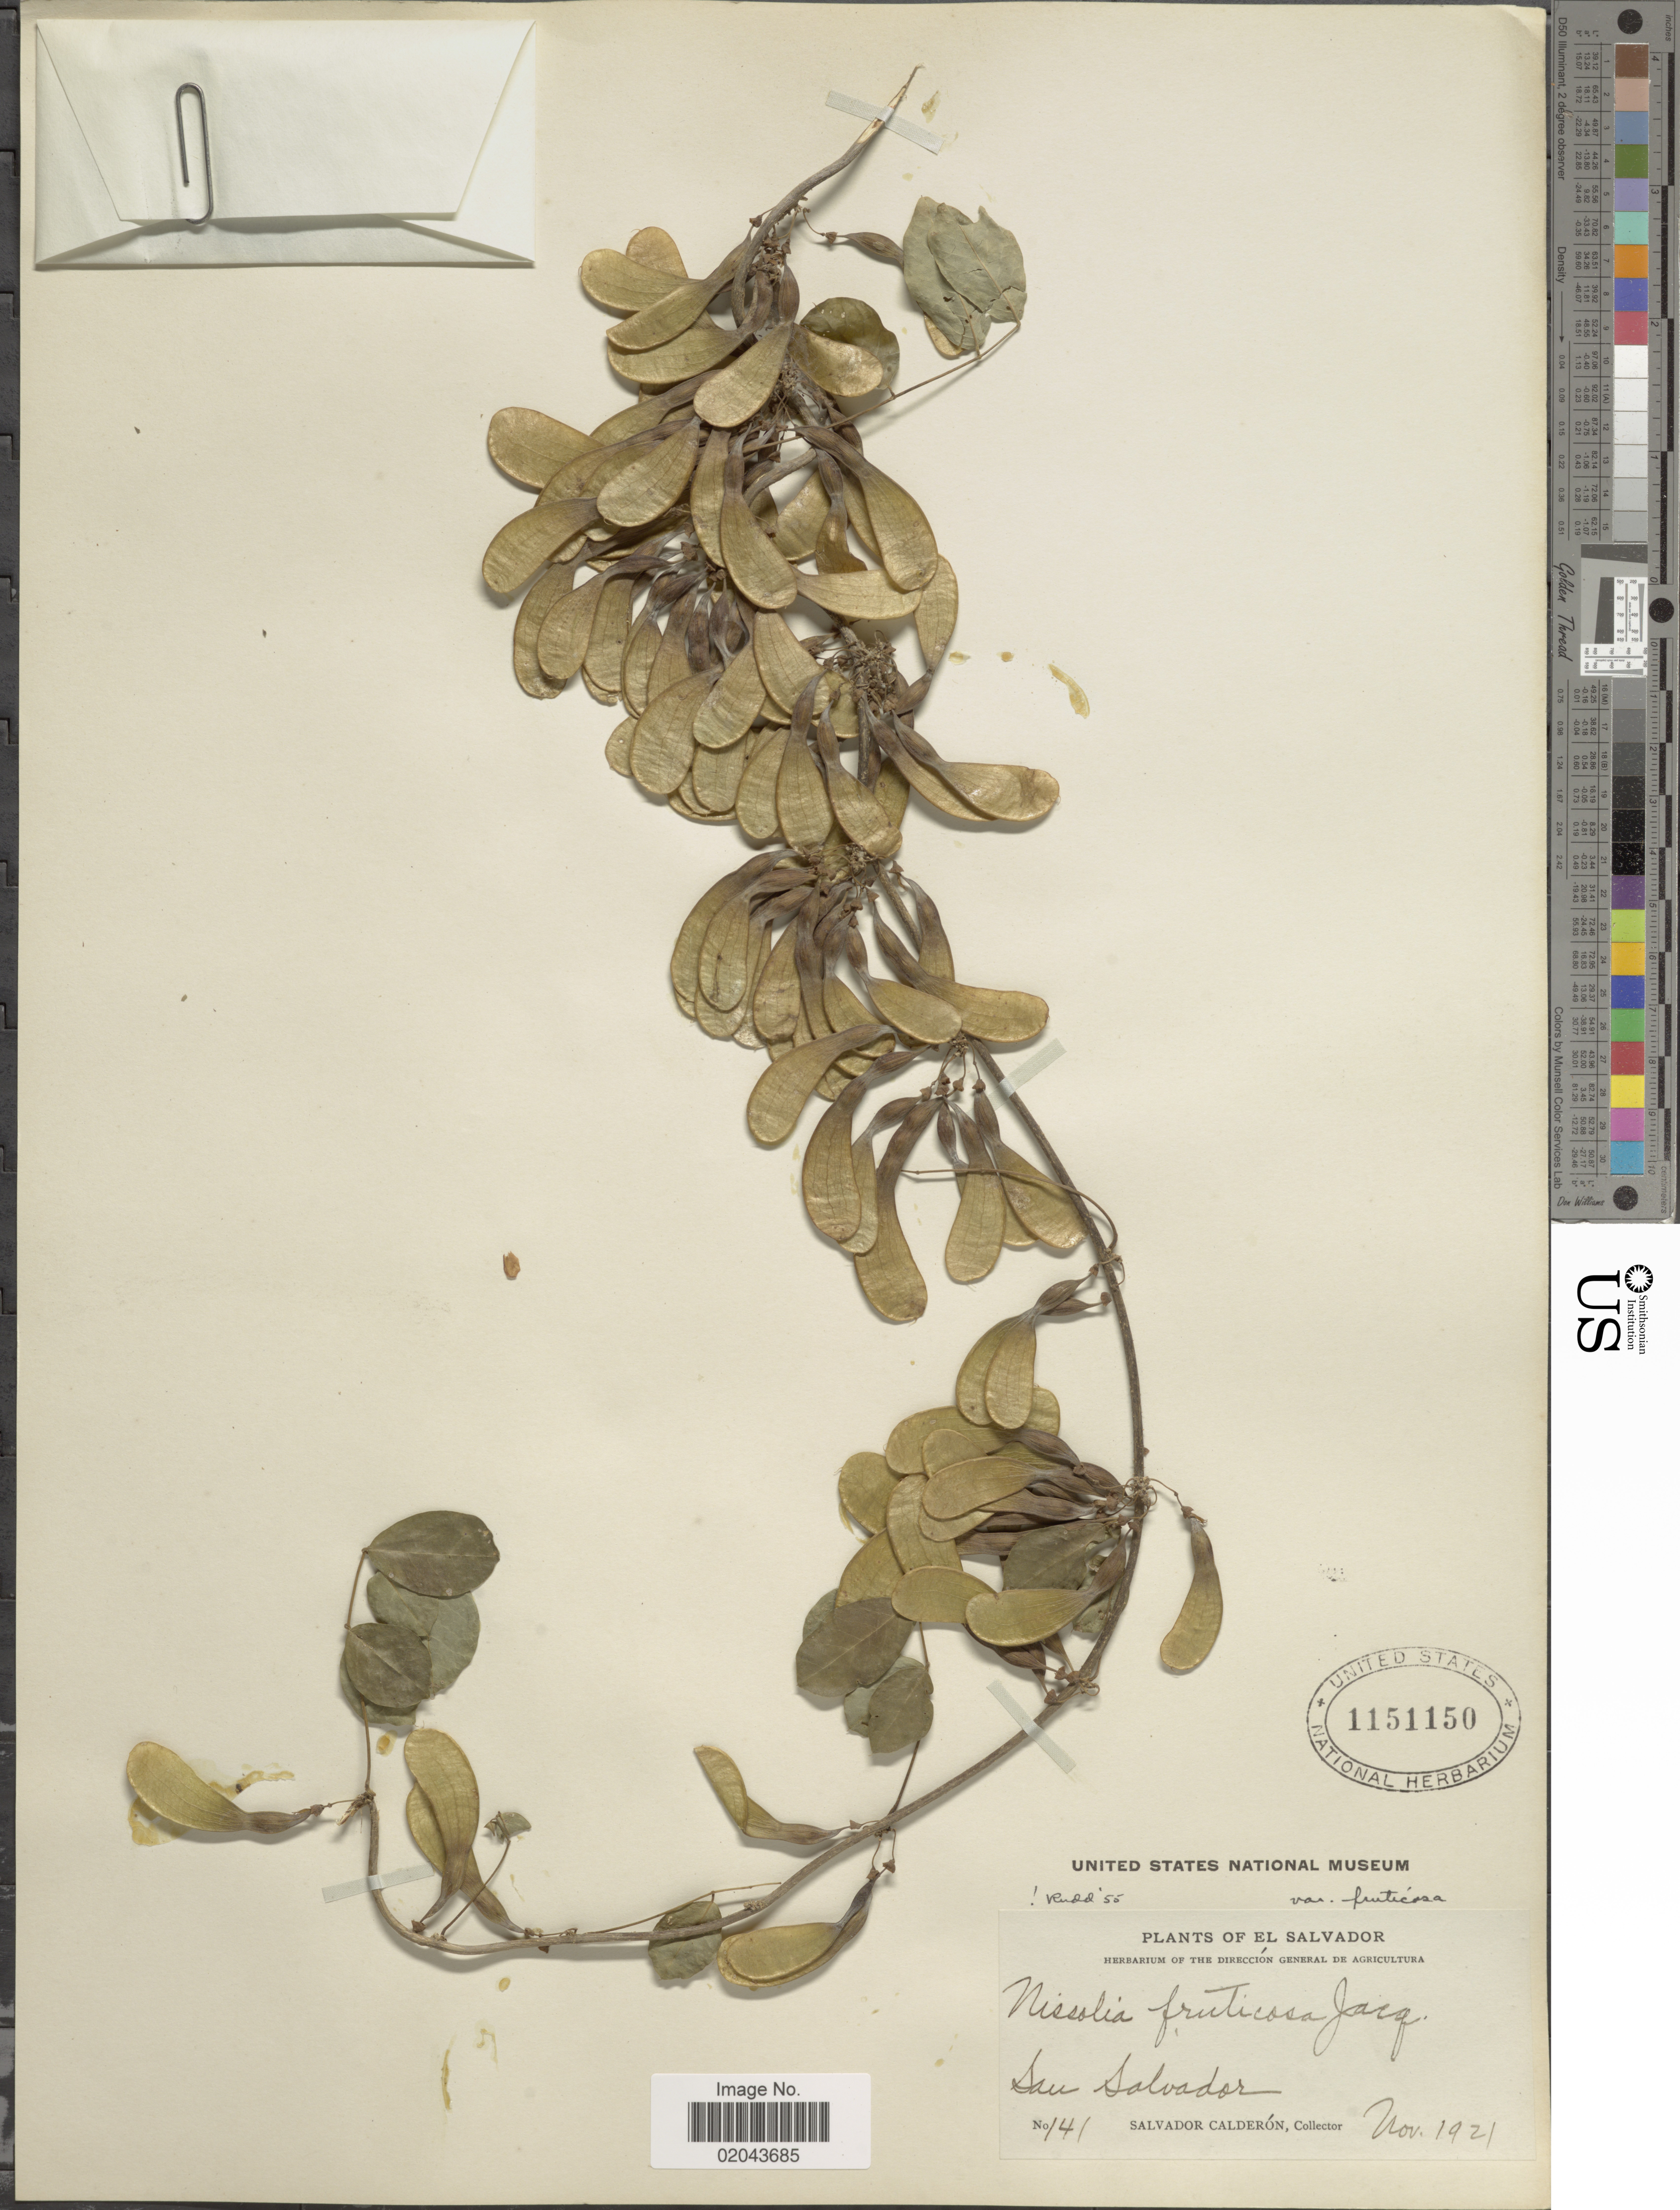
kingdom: Plantae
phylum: Tracheophyta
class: Magnoliopsida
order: Fabales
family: Fabaceae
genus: Nissolia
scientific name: Nissolia fruticosa var. fruticosa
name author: Jacq.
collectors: S. Calderón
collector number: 141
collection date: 1921-11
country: Bahamas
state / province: San Salvador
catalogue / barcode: US 1151150